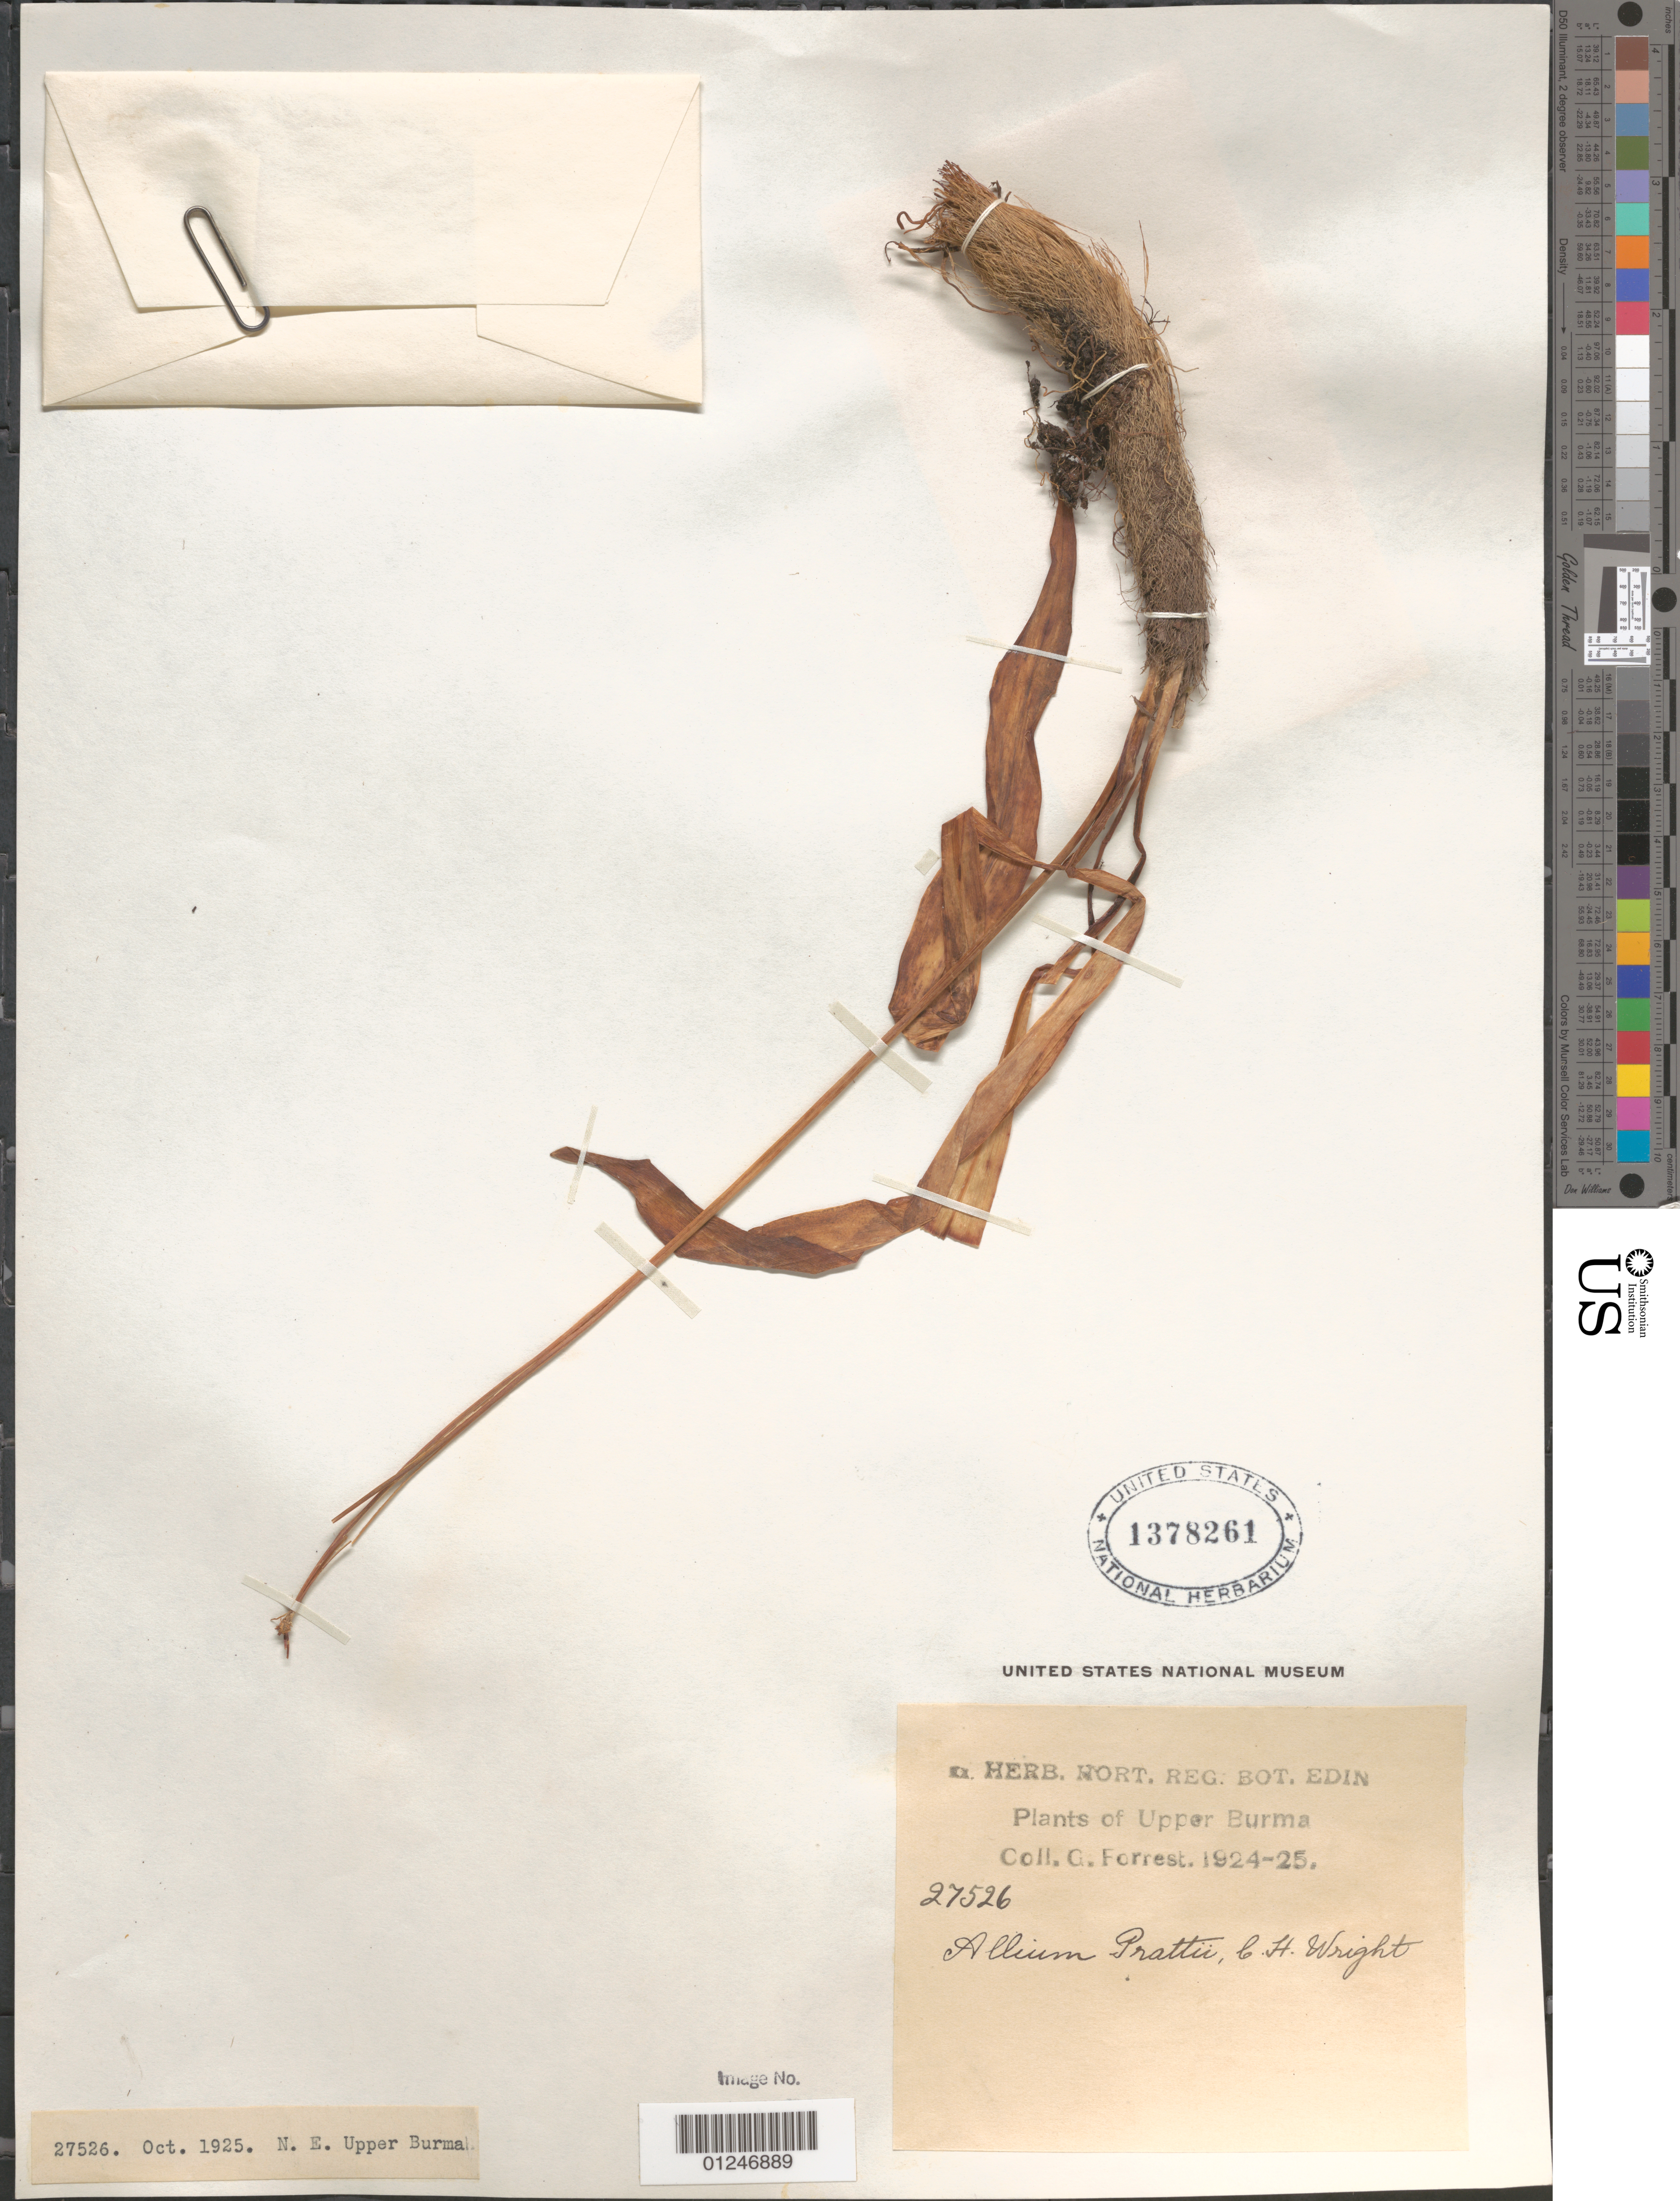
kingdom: Plantae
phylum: Tracheophyta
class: Liliopsida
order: Asparagales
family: Amaryllidaceae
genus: Allium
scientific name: Allium prattii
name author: C.H. Wright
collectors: G. Forrest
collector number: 27526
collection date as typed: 1924 to -- --- 1925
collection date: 1924/1925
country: Myanmar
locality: Upper Burma.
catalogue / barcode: US 1378261